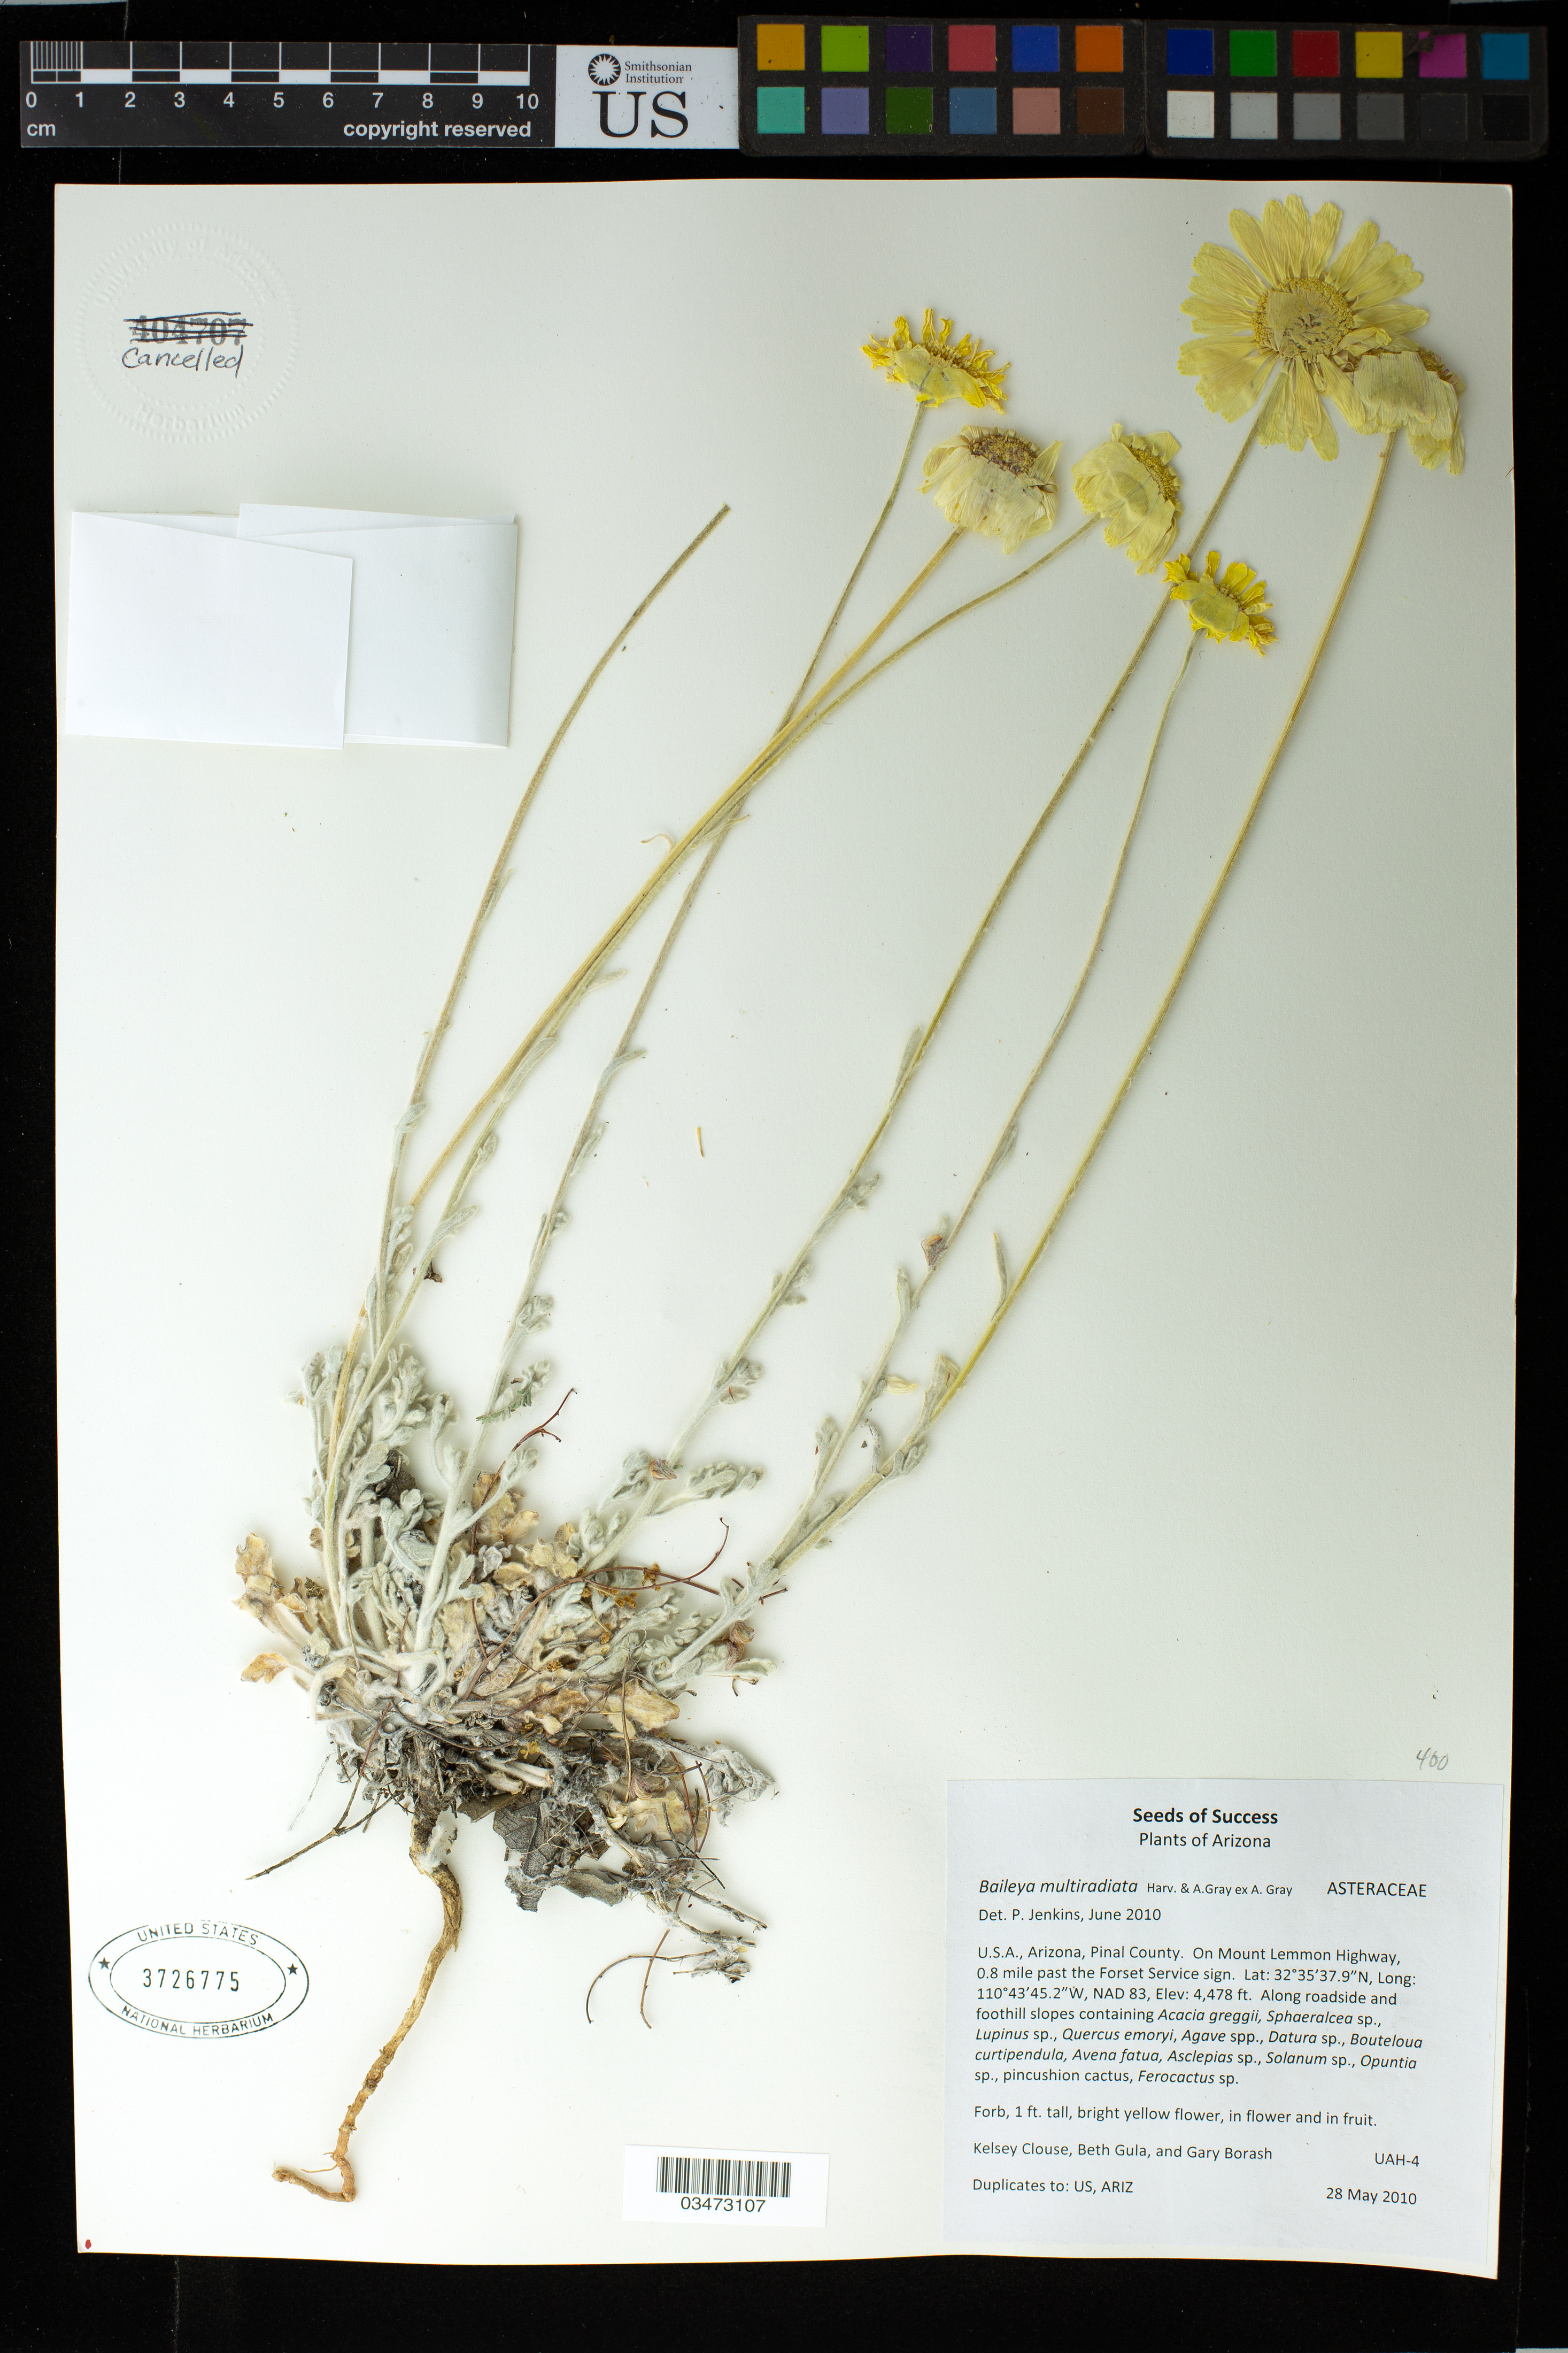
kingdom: Plantae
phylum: Tracheophyta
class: Magnoliopsida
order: Asterales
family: Asteraceae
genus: Baileya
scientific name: Baileya multiradiata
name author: Harv. ex A. Gray & A. Gray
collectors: K. Clouse, B. Gula & G. Borash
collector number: UAH-4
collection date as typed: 28 May 2010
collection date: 2010-05-28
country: United States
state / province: Arizona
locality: Pinal County. On Mount Lemmon Highway, 0.8 mile past the Forest Service sign.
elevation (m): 1365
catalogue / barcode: US 3726775